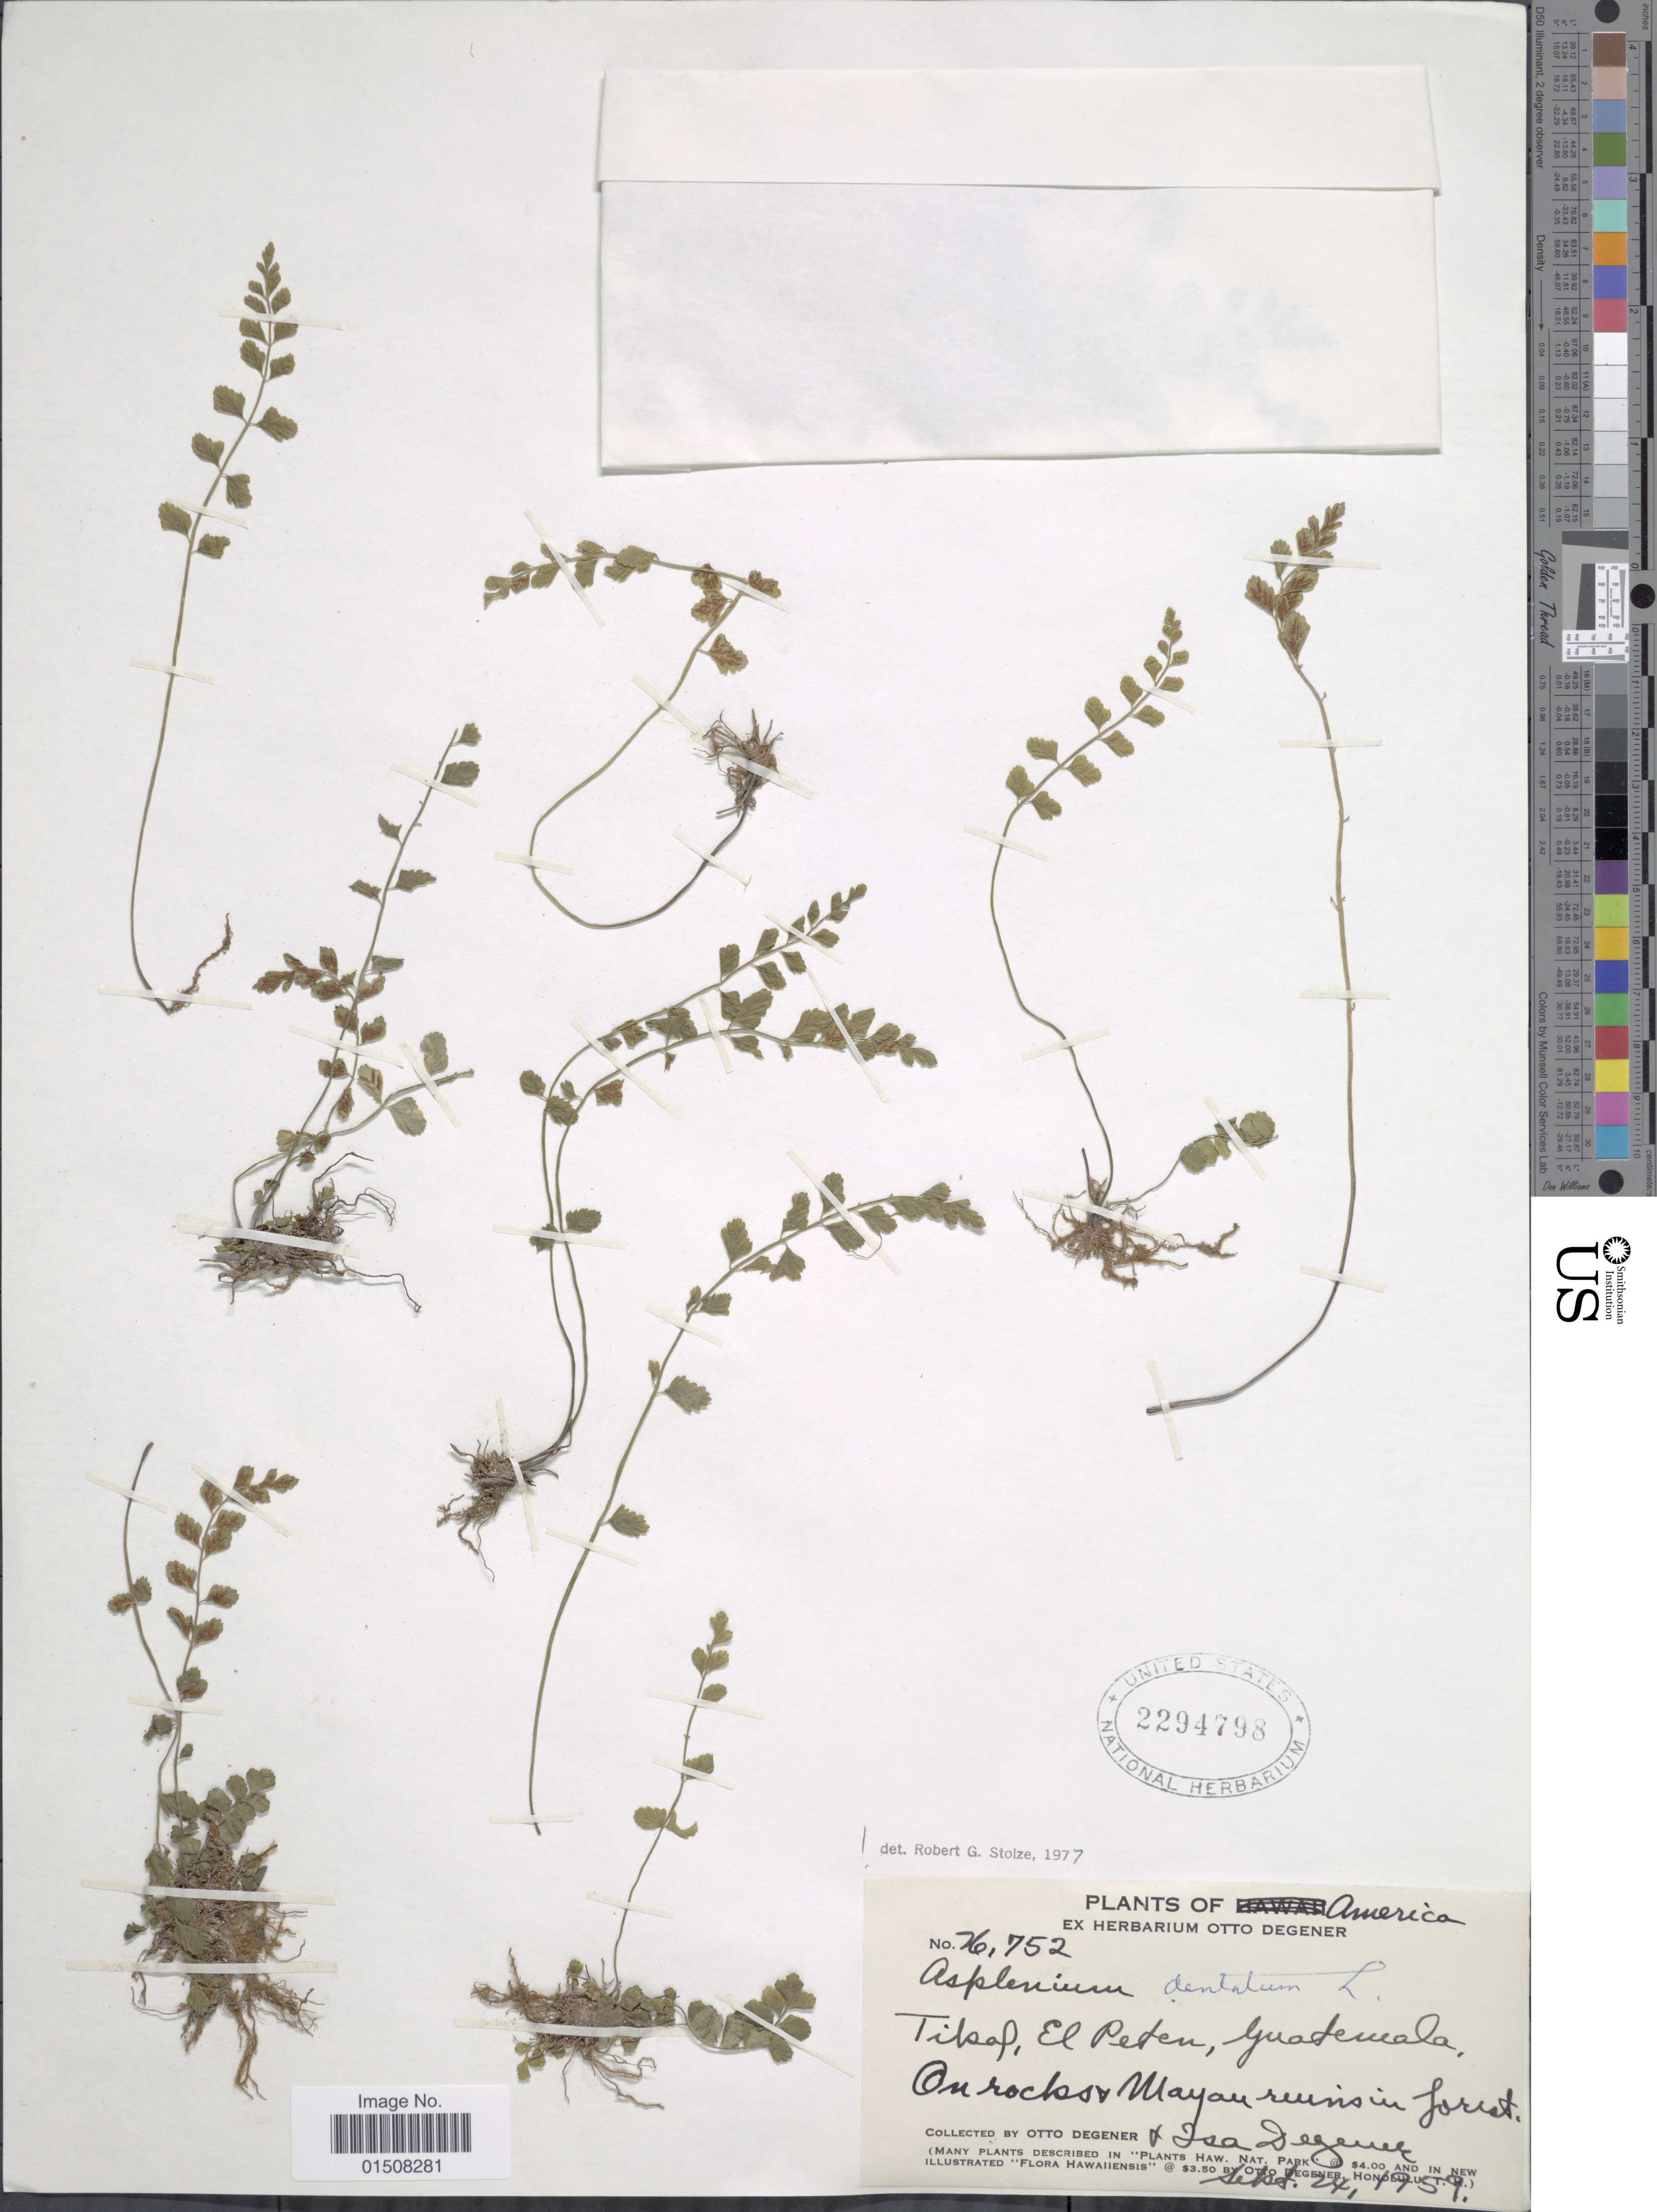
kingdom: Plantae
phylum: Tracheophyta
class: Polypodiopsida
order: Polypodiales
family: Aspleniaceae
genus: Asplenium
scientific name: Asplenium trichomanes-dentatum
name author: L.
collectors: O. Degener & I. Degener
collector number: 76752*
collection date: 1959-09-24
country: Guatemala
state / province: El Petén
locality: Tibal, El Peten, on rocks & Mayan ruins in forest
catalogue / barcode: US 2294798